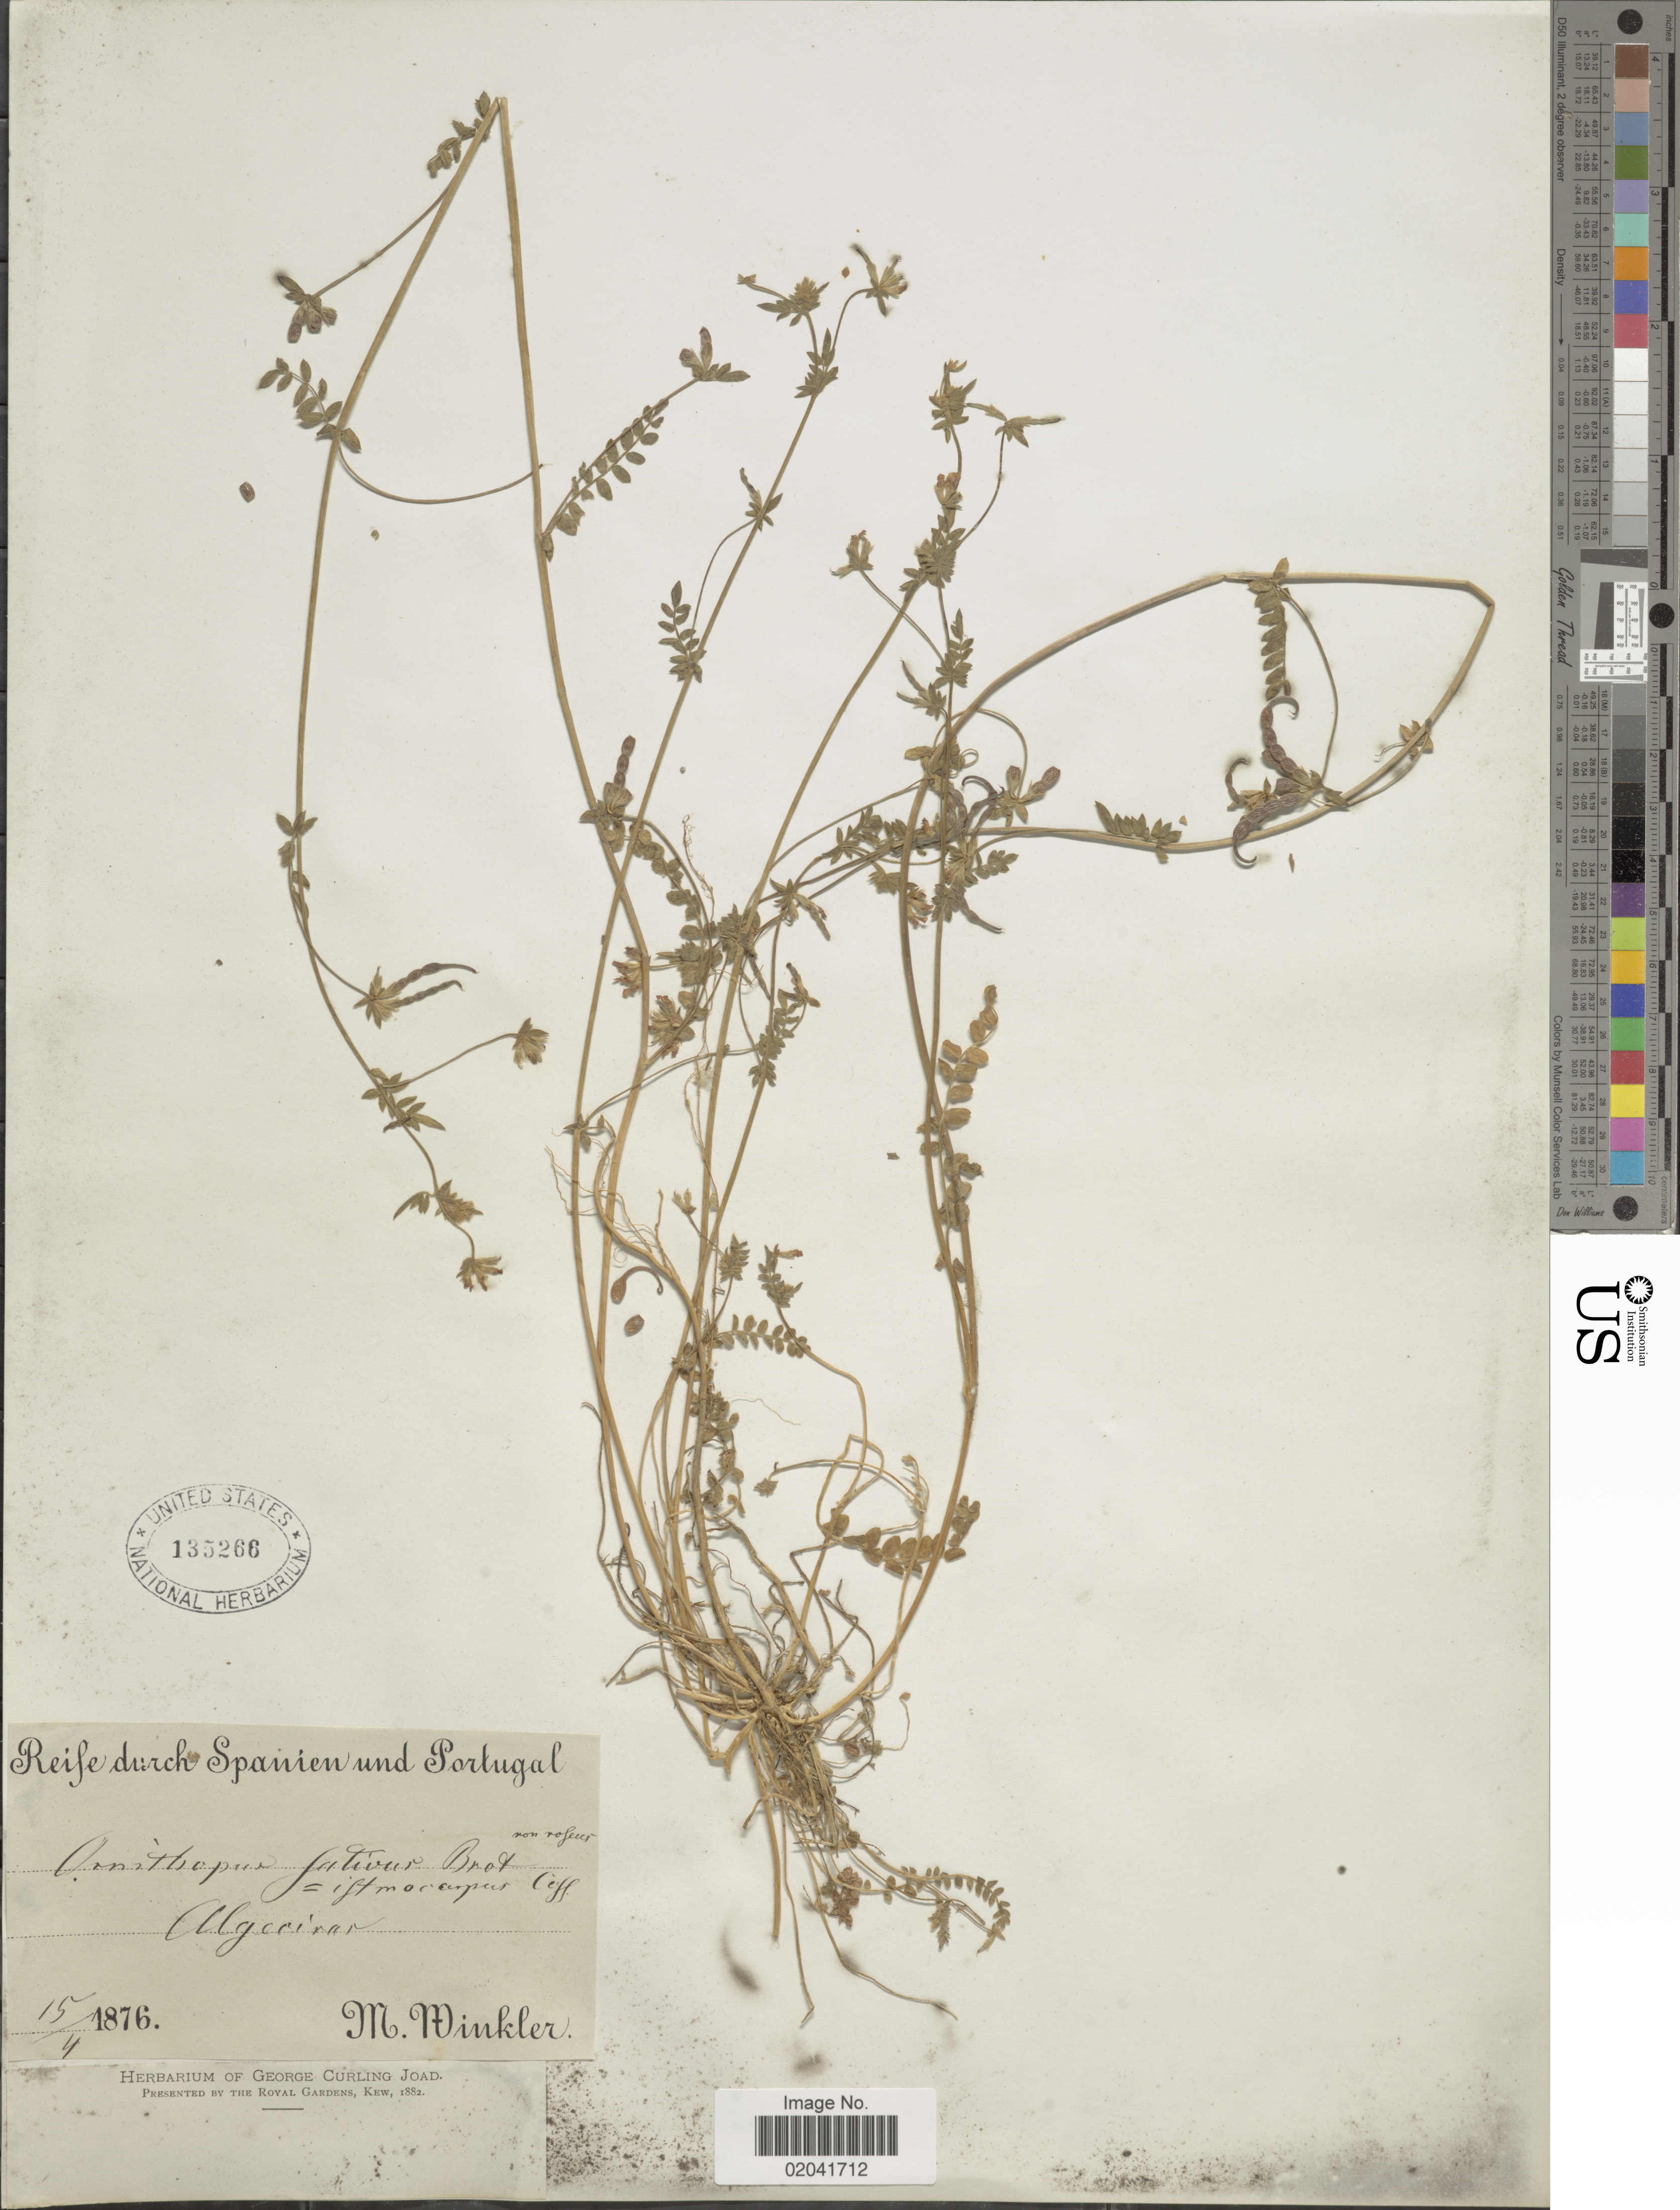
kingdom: Plantae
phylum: Tracheophyta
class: Magnoliopsida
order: Fabales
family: Fabaceae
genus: Ornithopus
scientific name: Ornithopus sativus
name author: Brot.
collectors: M. Winkler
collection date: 1876-04-15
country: Portugal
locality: Algeoiran [interpreted]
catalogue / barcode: US 135266